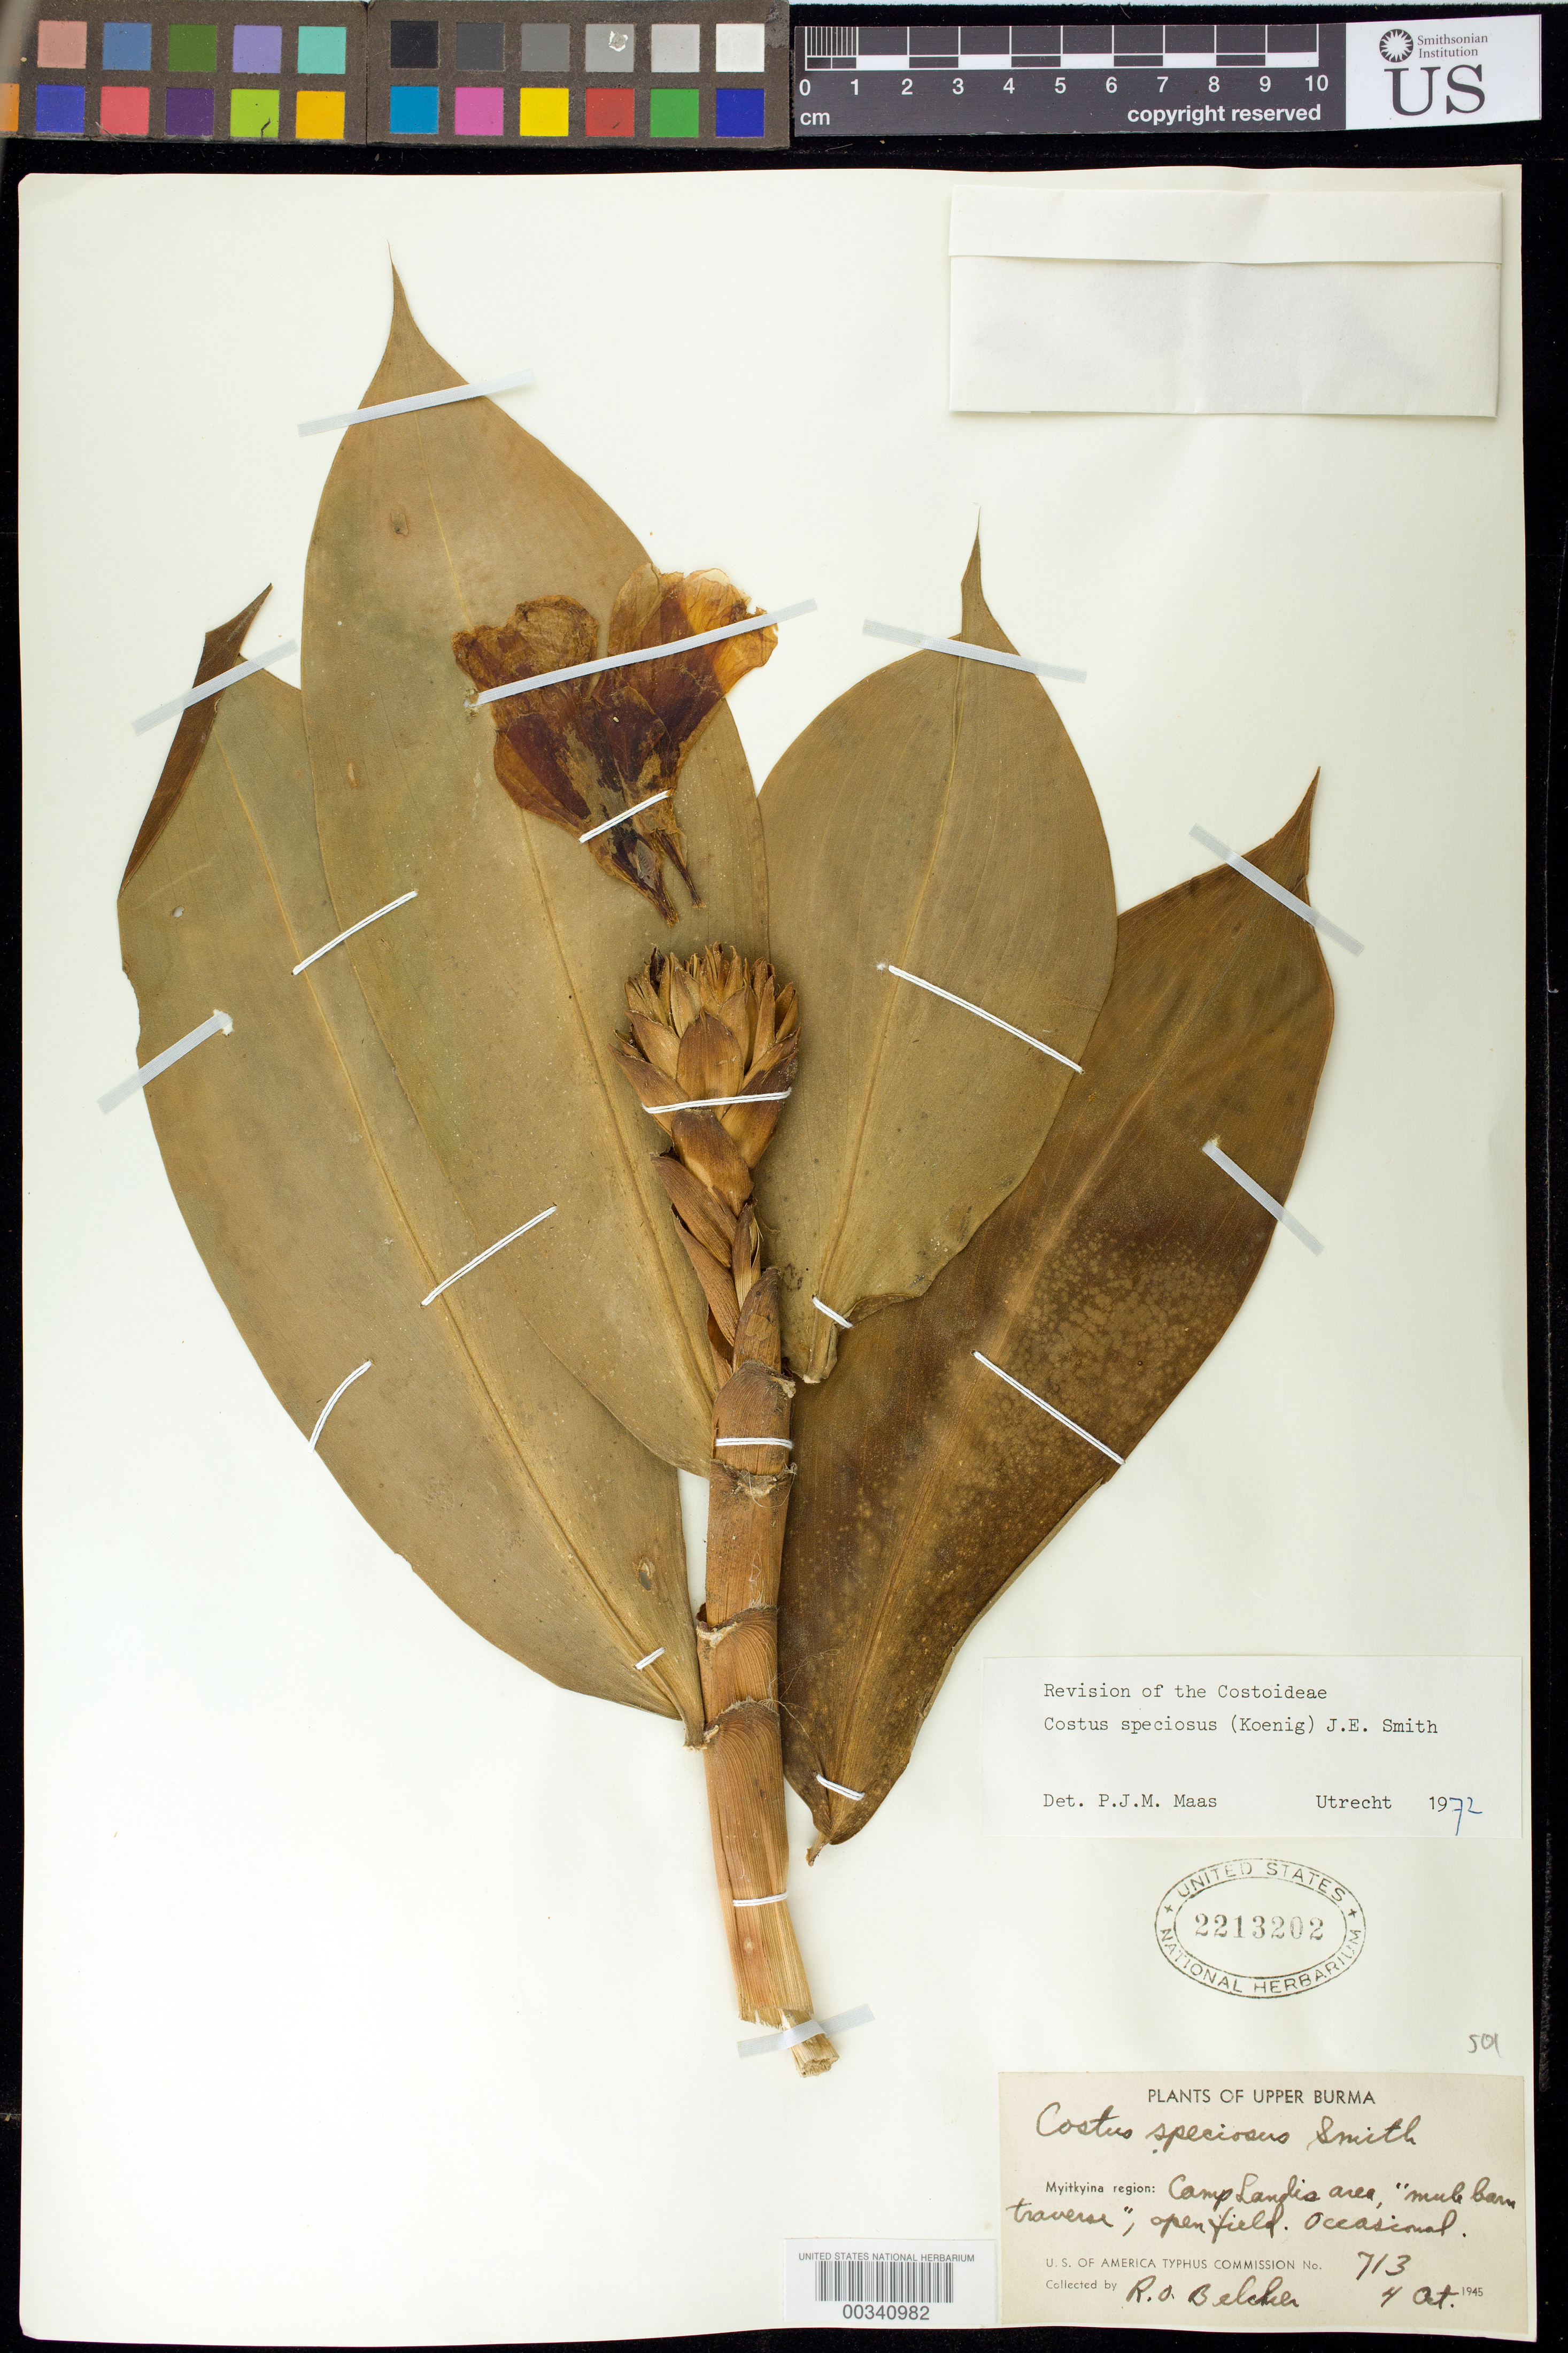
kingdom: Plantae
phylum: Tracheophyta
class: Liliopsida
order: Zingiberales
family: Costaceae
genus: Hellenia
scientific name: Hellenia speciosa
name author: (J. Koenig) S.R. Dutta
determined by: (US) Smithsonian Institution - National Museum of Natural History - Department of Botany (UNITED STATES)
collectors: R. Belcher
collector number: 713 USA Typhus Comm.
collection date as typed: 04 Oct 1945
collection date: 1945-10-04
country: Myanmar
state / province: Kachin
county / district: Myitkyina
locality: Plants of upper Burma, Myitkyina region: Camp Landis area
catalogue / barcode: US 2213202